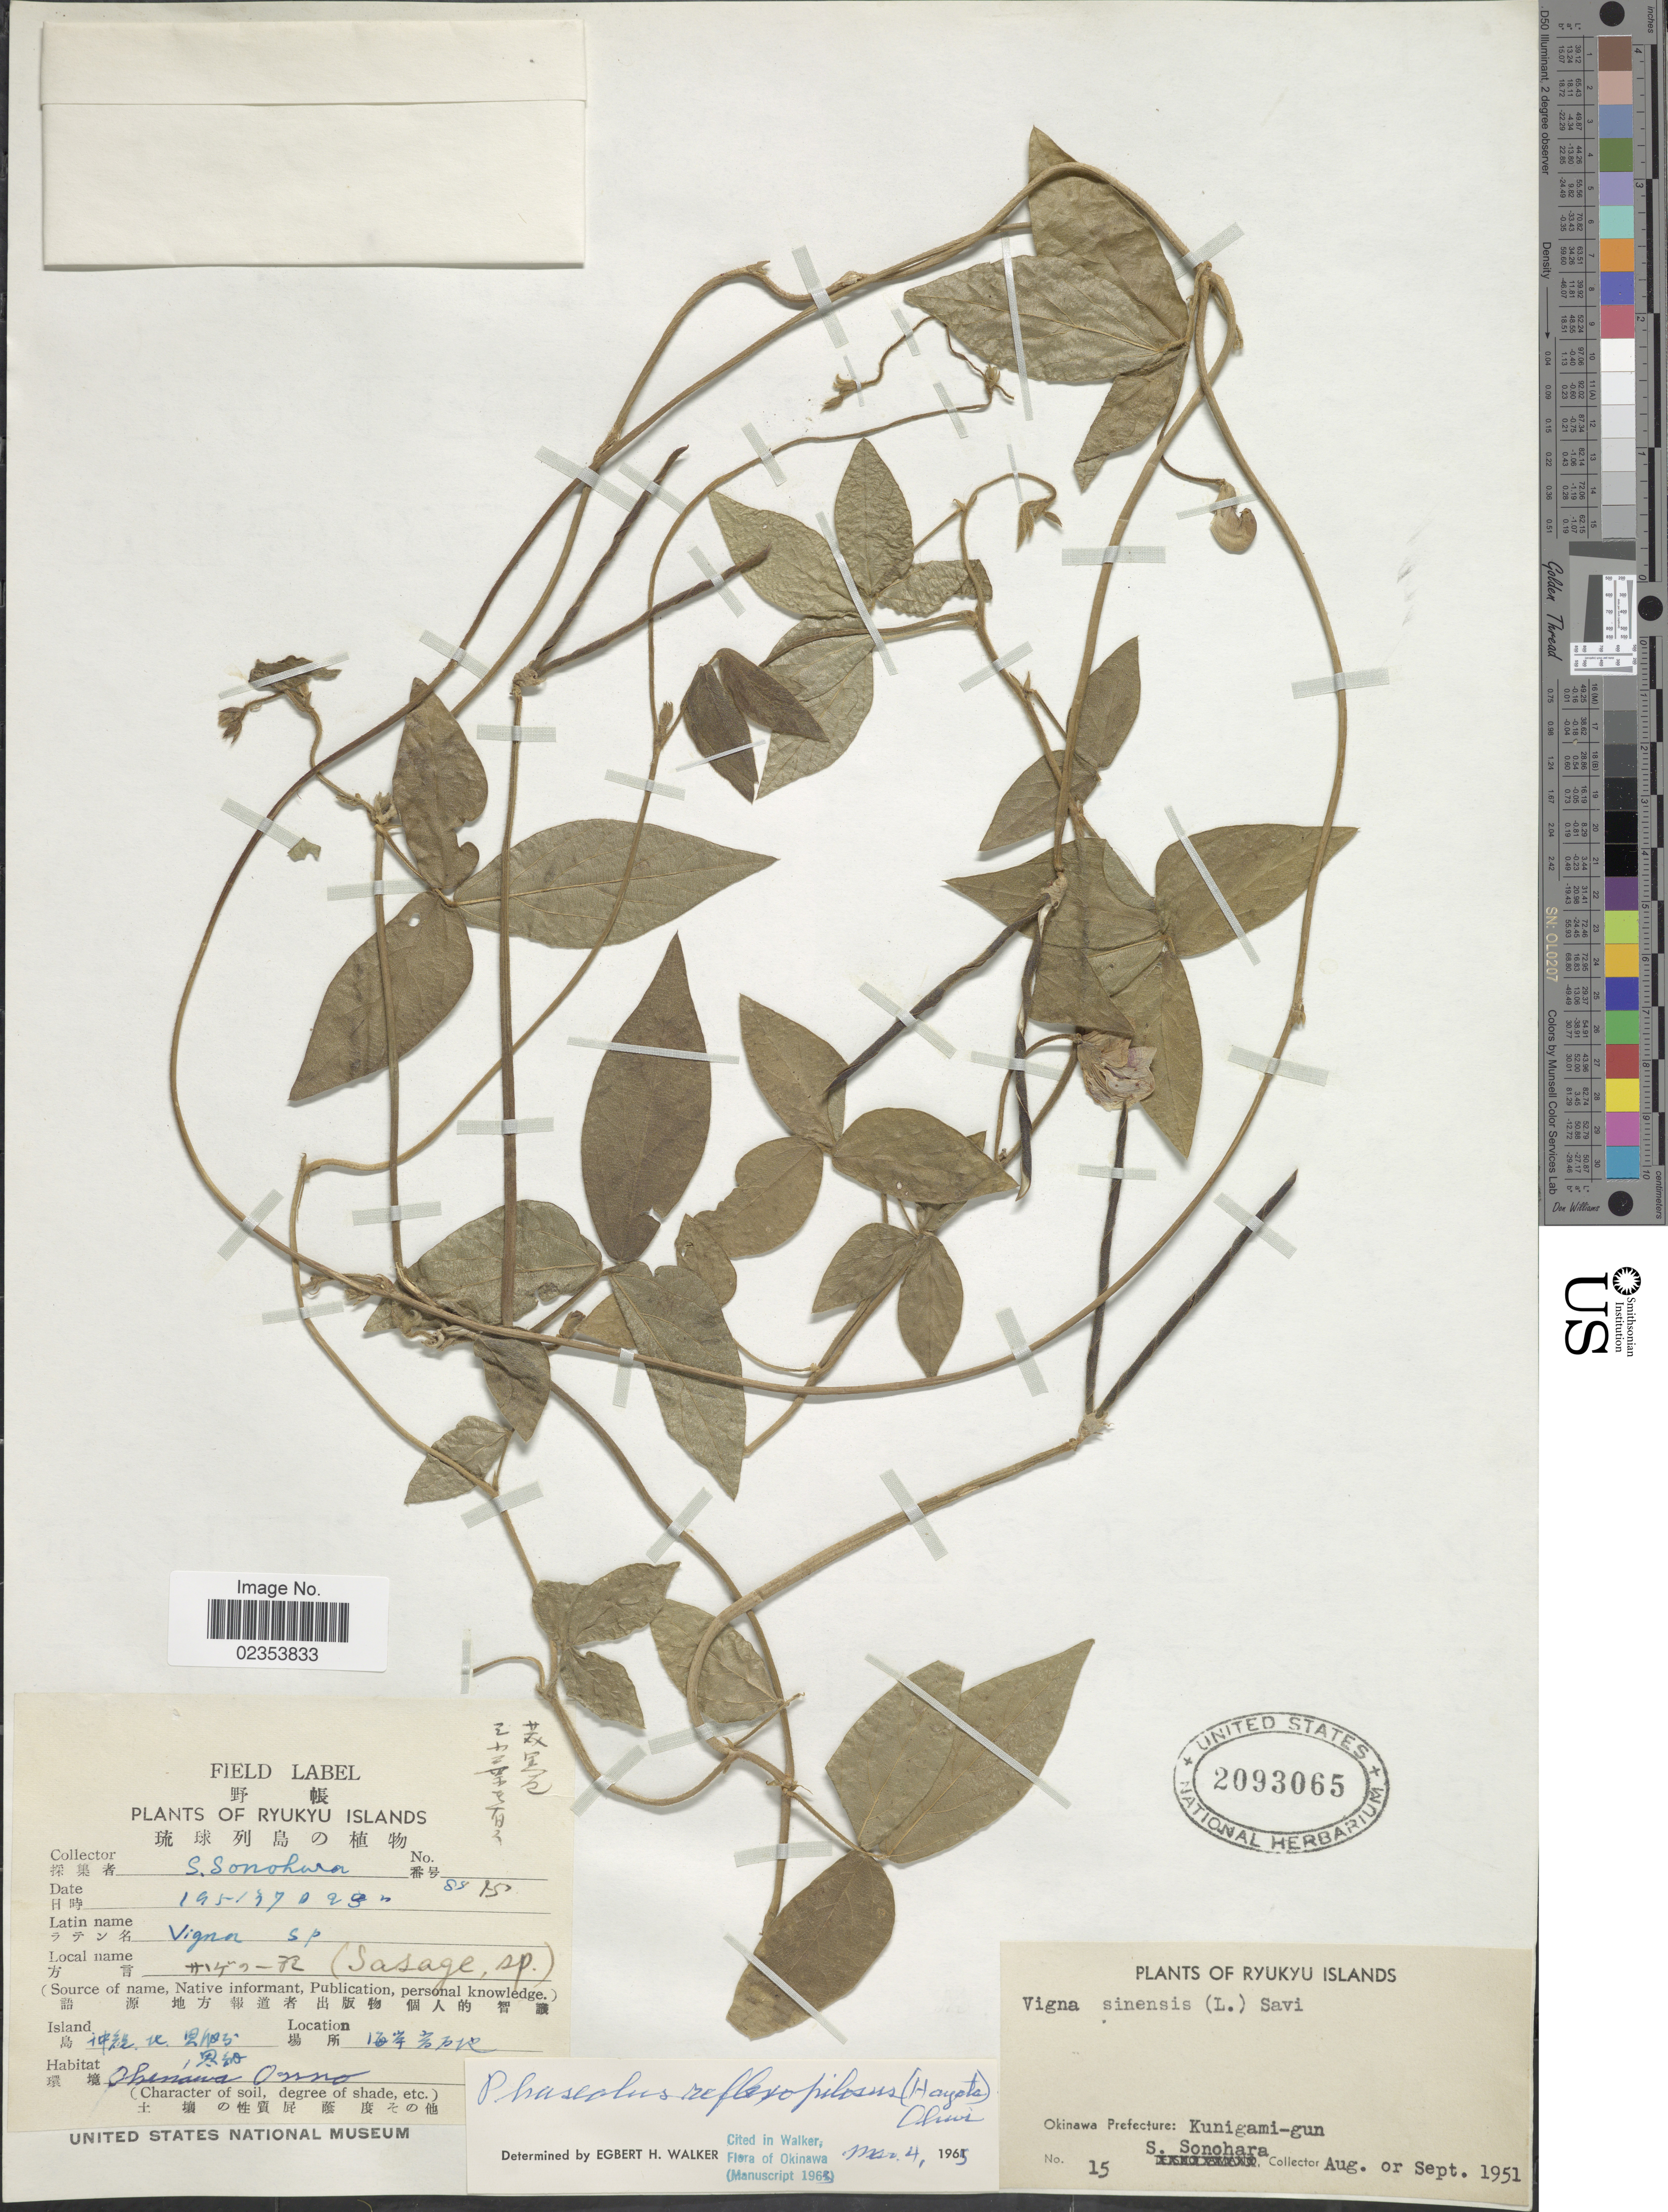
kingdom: Plantae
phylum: Tracheophyta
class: Magnoliopsida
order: Fabales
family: Fabaceae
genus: Vigna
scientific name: Vigna reflexopilosa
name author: Hayata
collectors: S. Sonohara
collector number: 15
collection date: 1951-08/1951-09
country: Japan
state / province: Okinawa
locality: Ryukyu Islands. Kunigami-gun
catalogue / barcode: US 2093065